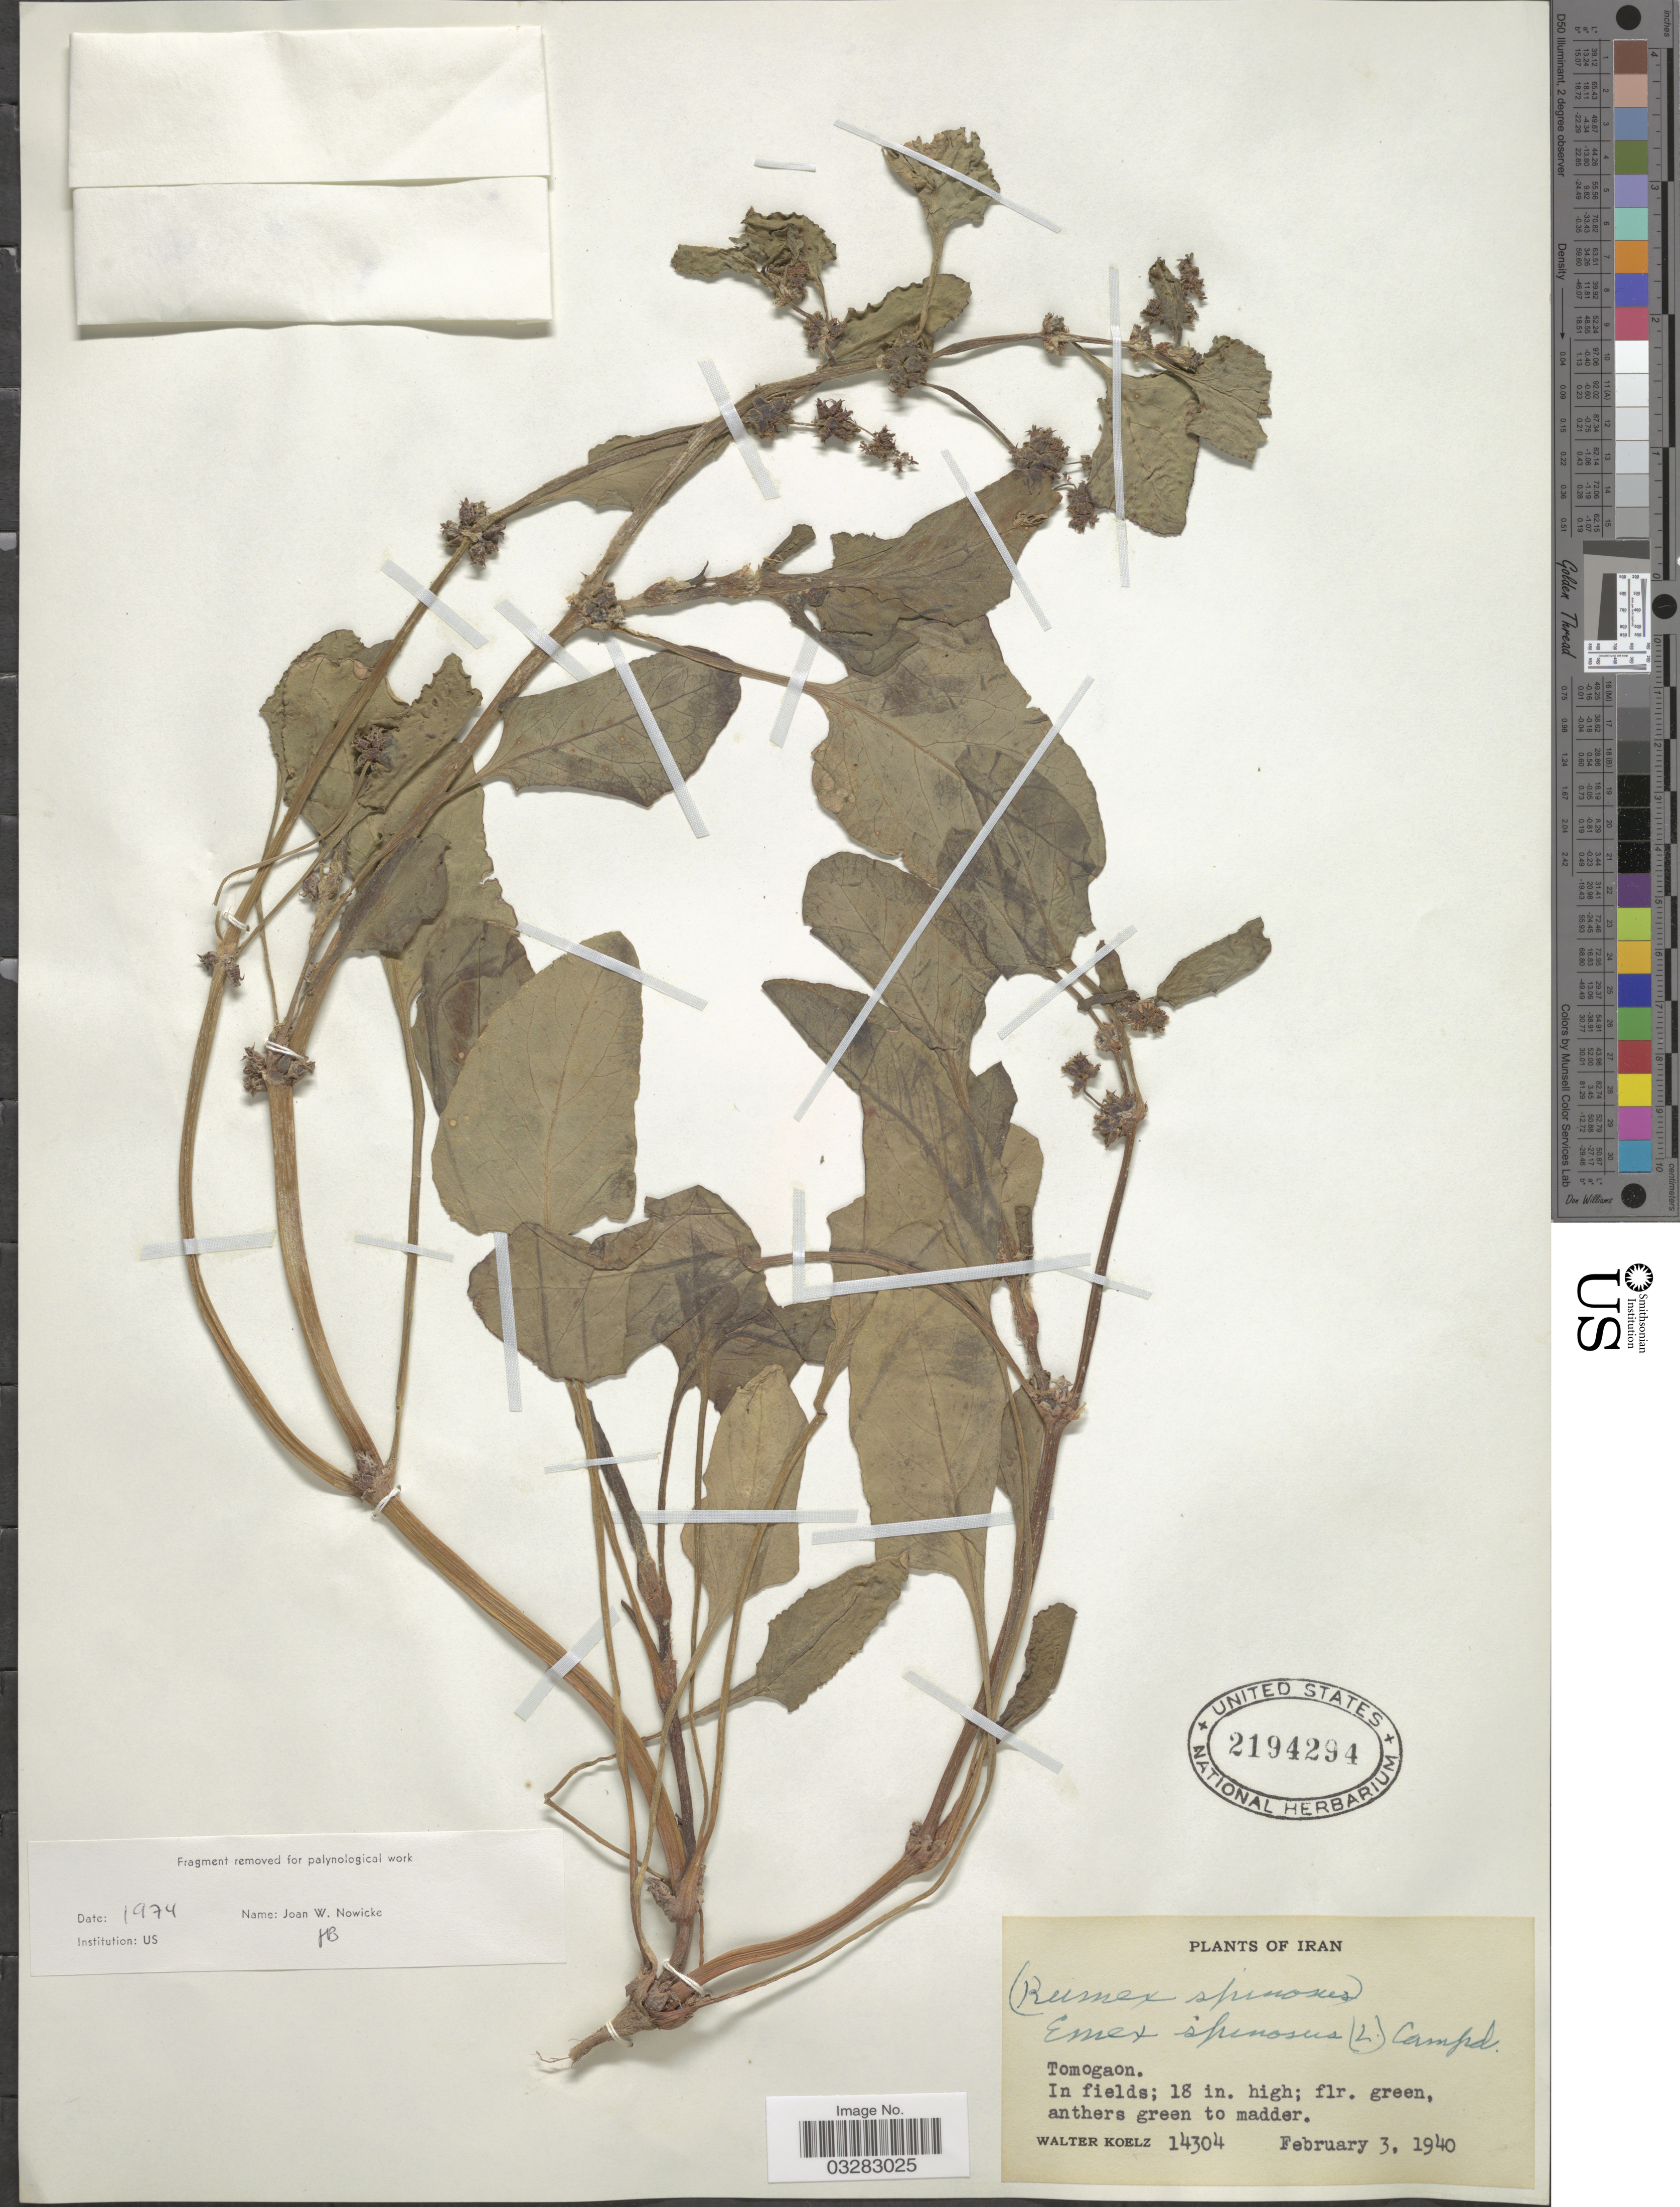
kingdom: Plantae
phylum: Tracheophyta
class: Magnoliopsida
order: Caryophyllales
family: Polygonaceae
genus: Rumex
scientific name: Rumex spinosus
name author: L.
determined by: Strong, Mark T., (BOT), Smithsonian Institution - National Museum of Natural History (UNITED STATES)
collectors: W. N. Koelz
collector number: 14304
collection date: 1940-02-03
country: Iran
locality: Tomogaon.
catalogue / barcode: US 2194294